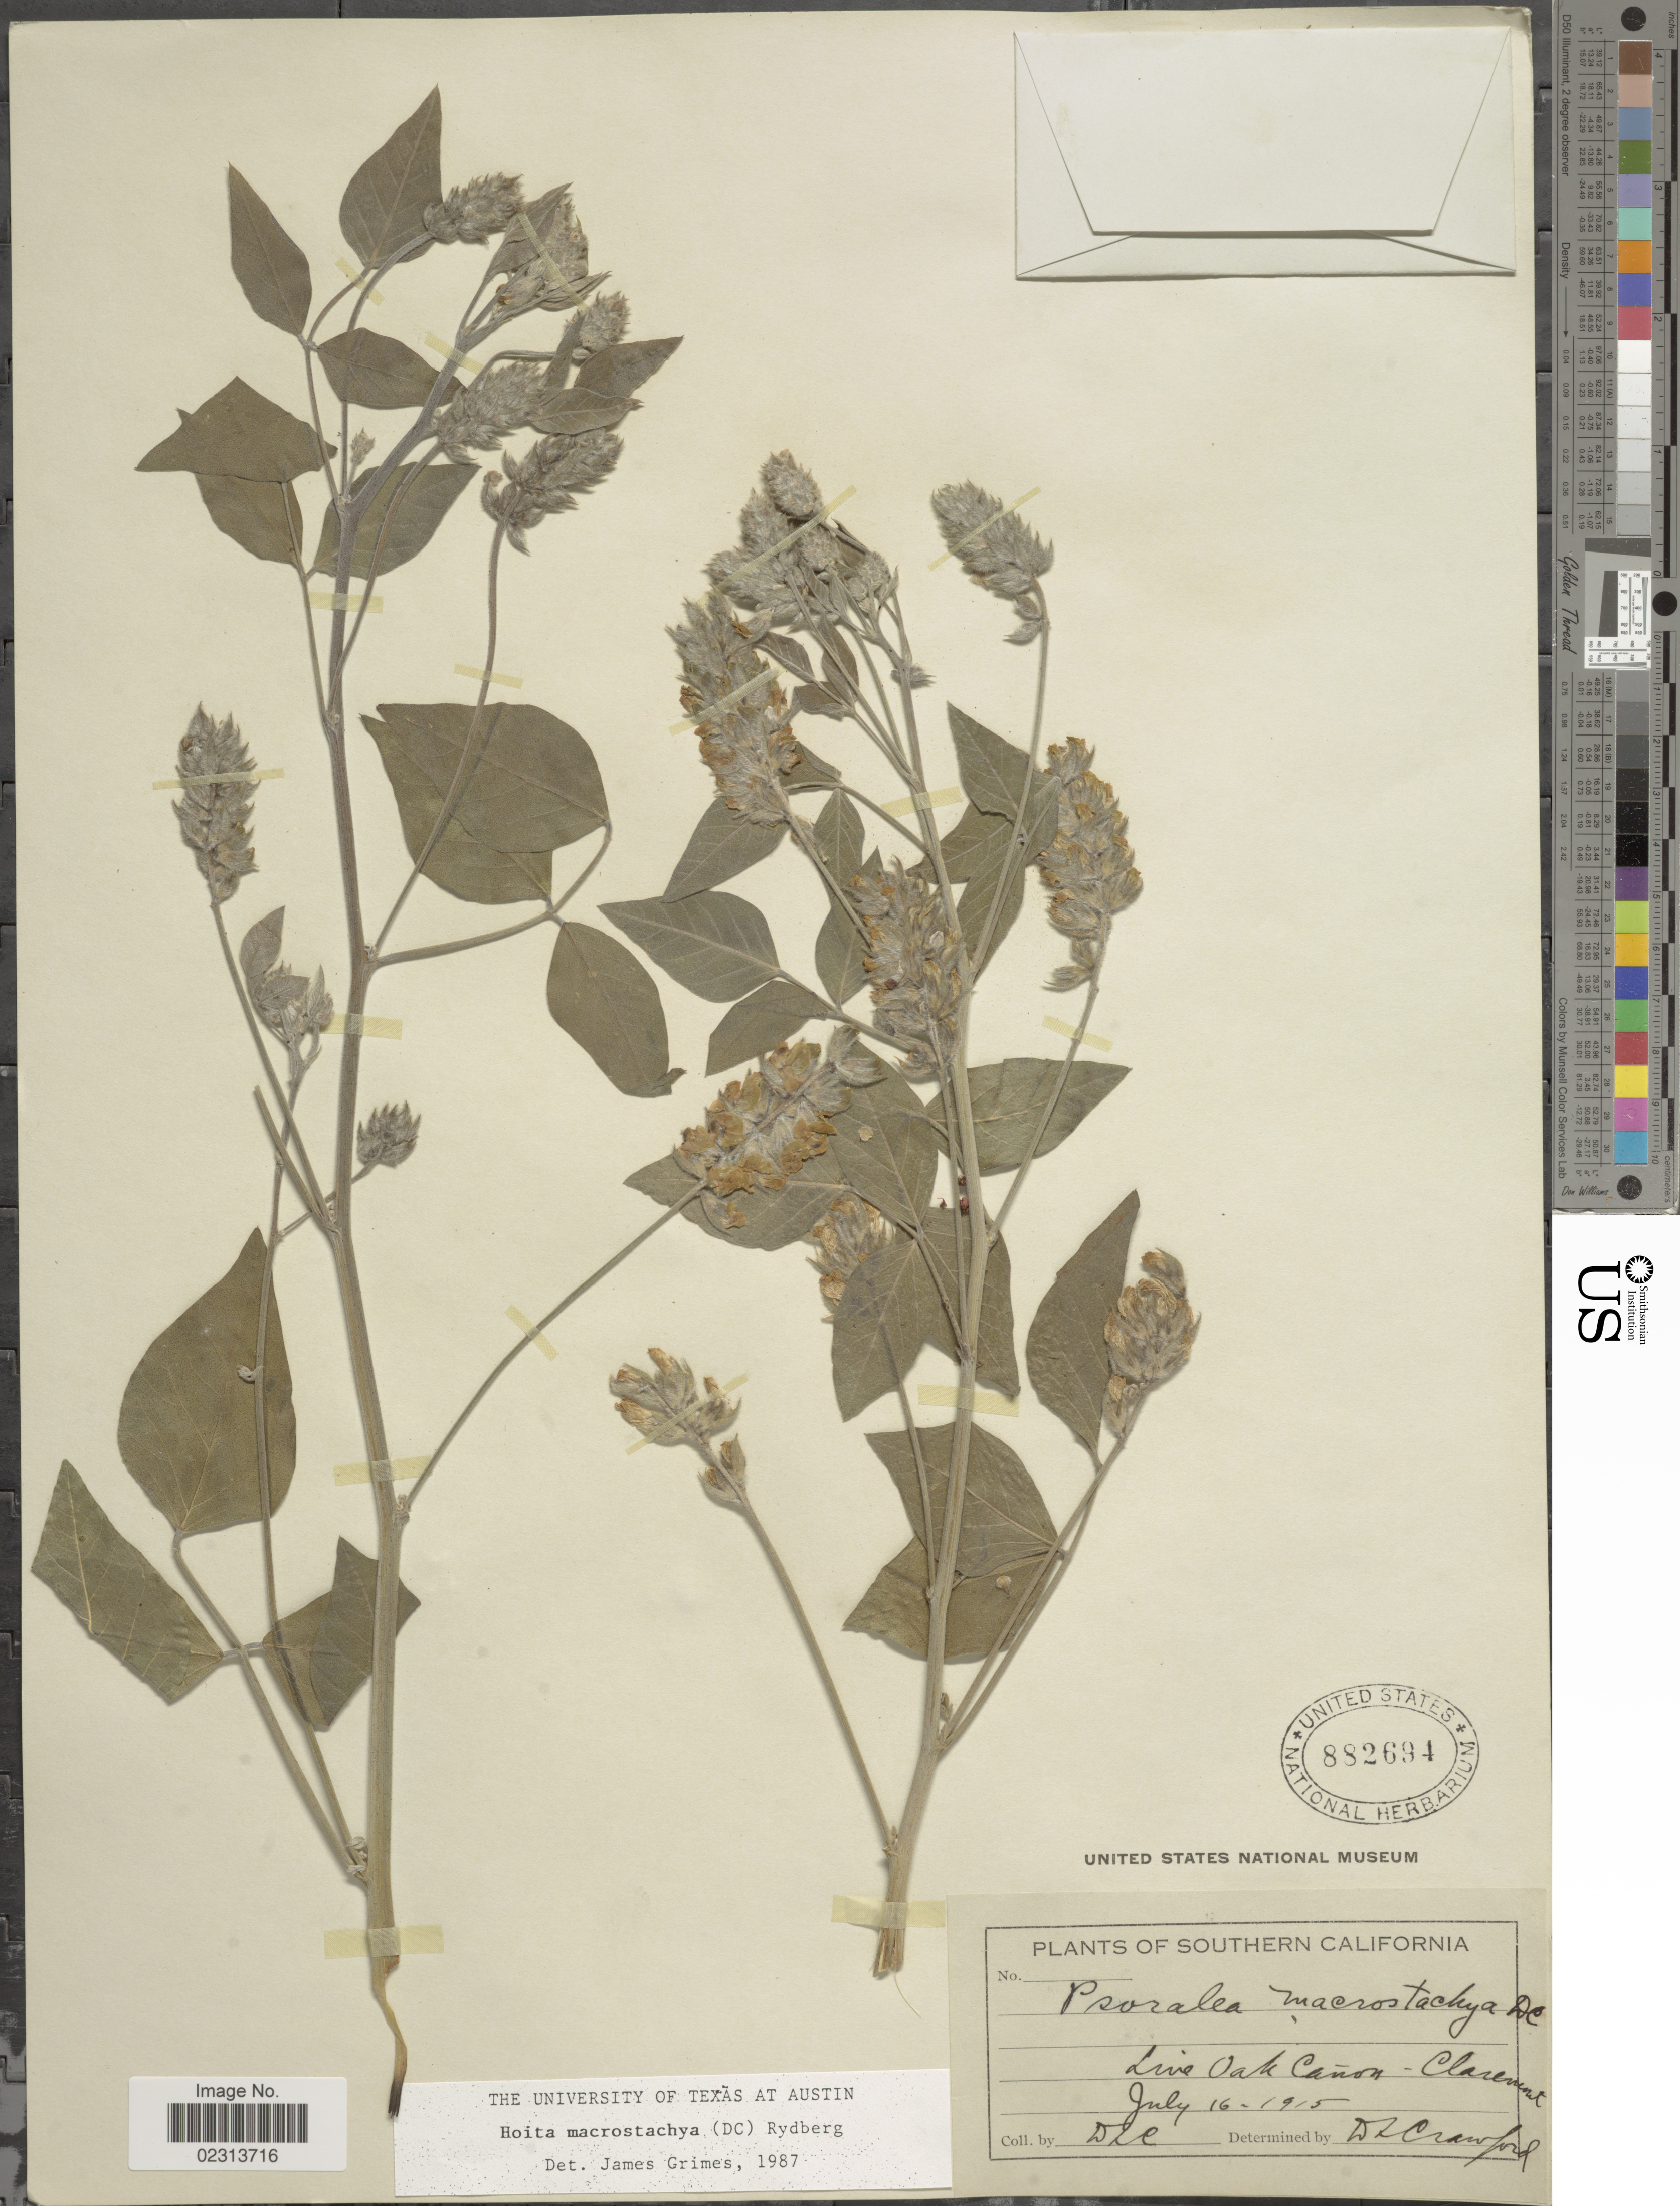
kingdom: Plantae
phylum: Tracheophyta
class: Magnoliopsida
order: Fabales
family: Fabaceae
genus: Hoita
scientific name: Hoita macrostachya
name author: (DC.) Rydb.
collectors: D. L. Crawford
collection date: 1915-07-16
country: United States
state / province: California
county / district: Los Angeles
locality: Southern California, Live Oask Canon, Claremont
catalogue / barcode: US 882694